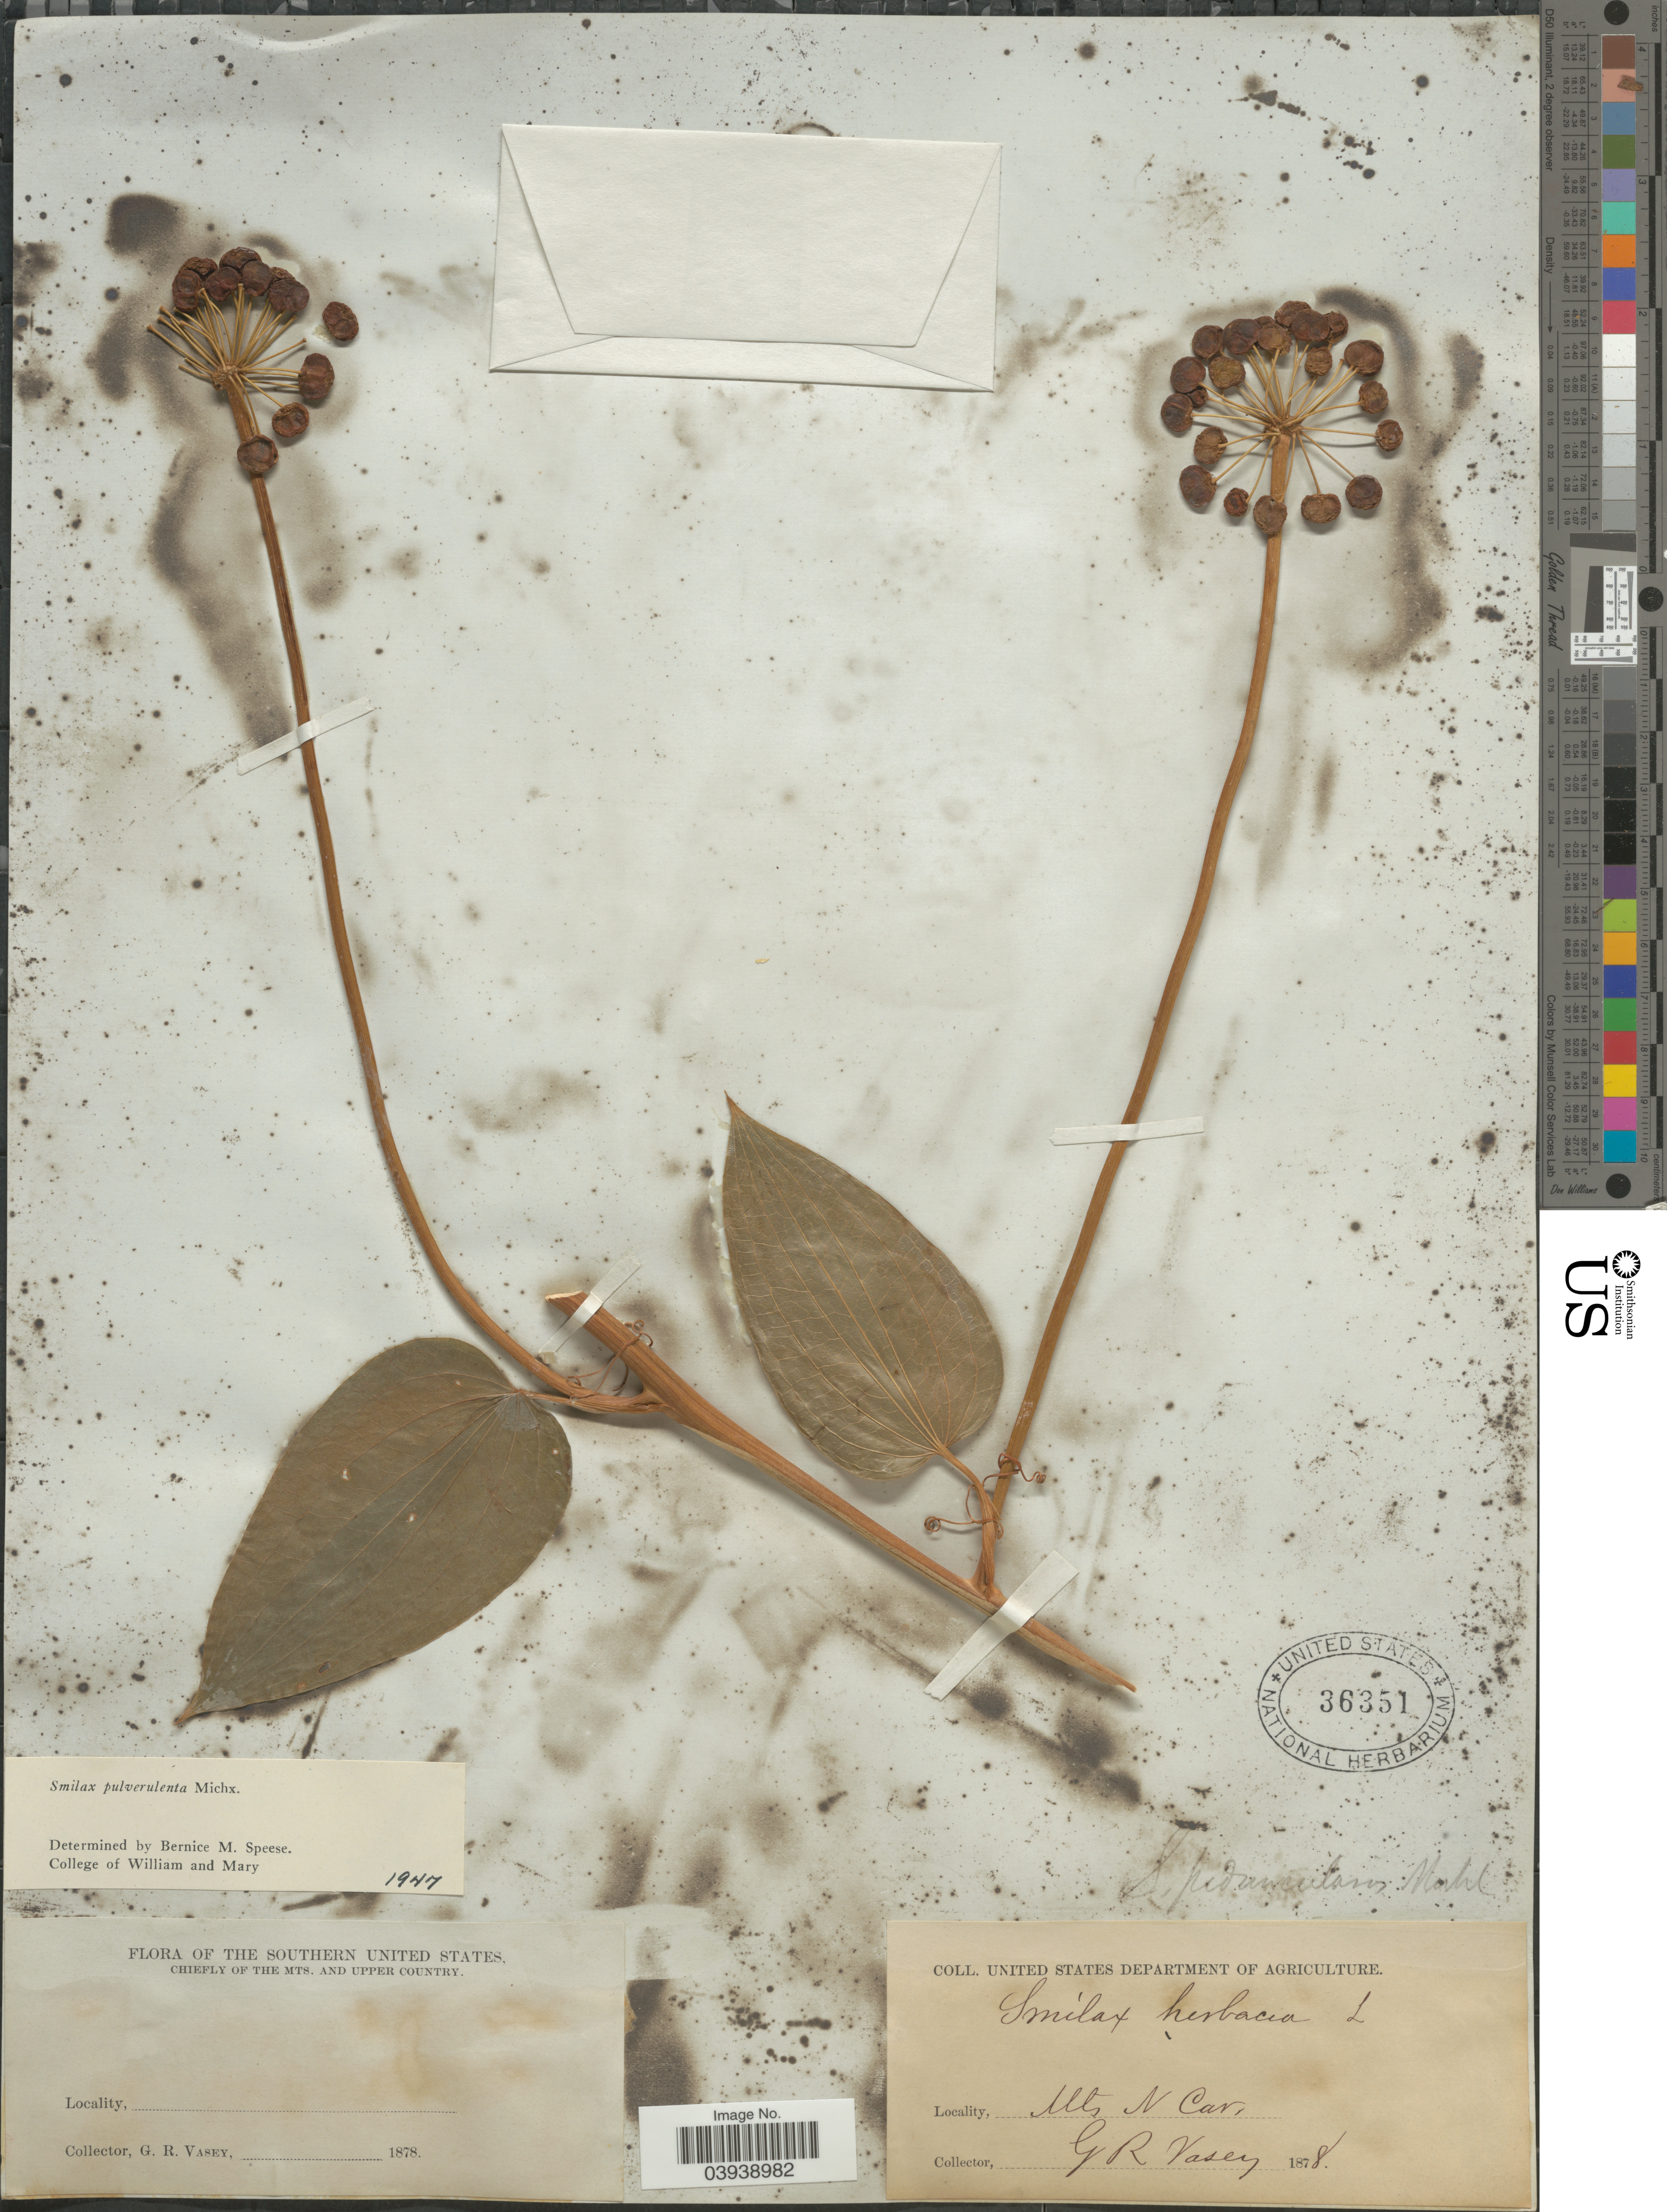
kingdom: Plantae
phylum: Tracheophyta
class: Liliopsida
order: Liliales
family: Smilacaceae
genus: Smilax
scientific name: Smilax pulverulenta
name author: Michx.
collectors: G. R. Vasey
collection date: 1878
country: United States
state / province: North Carolina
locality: Mts. N. Car. The Southern United States. Chiefly of the Mts. and Upper Country.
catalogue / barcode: US 36351